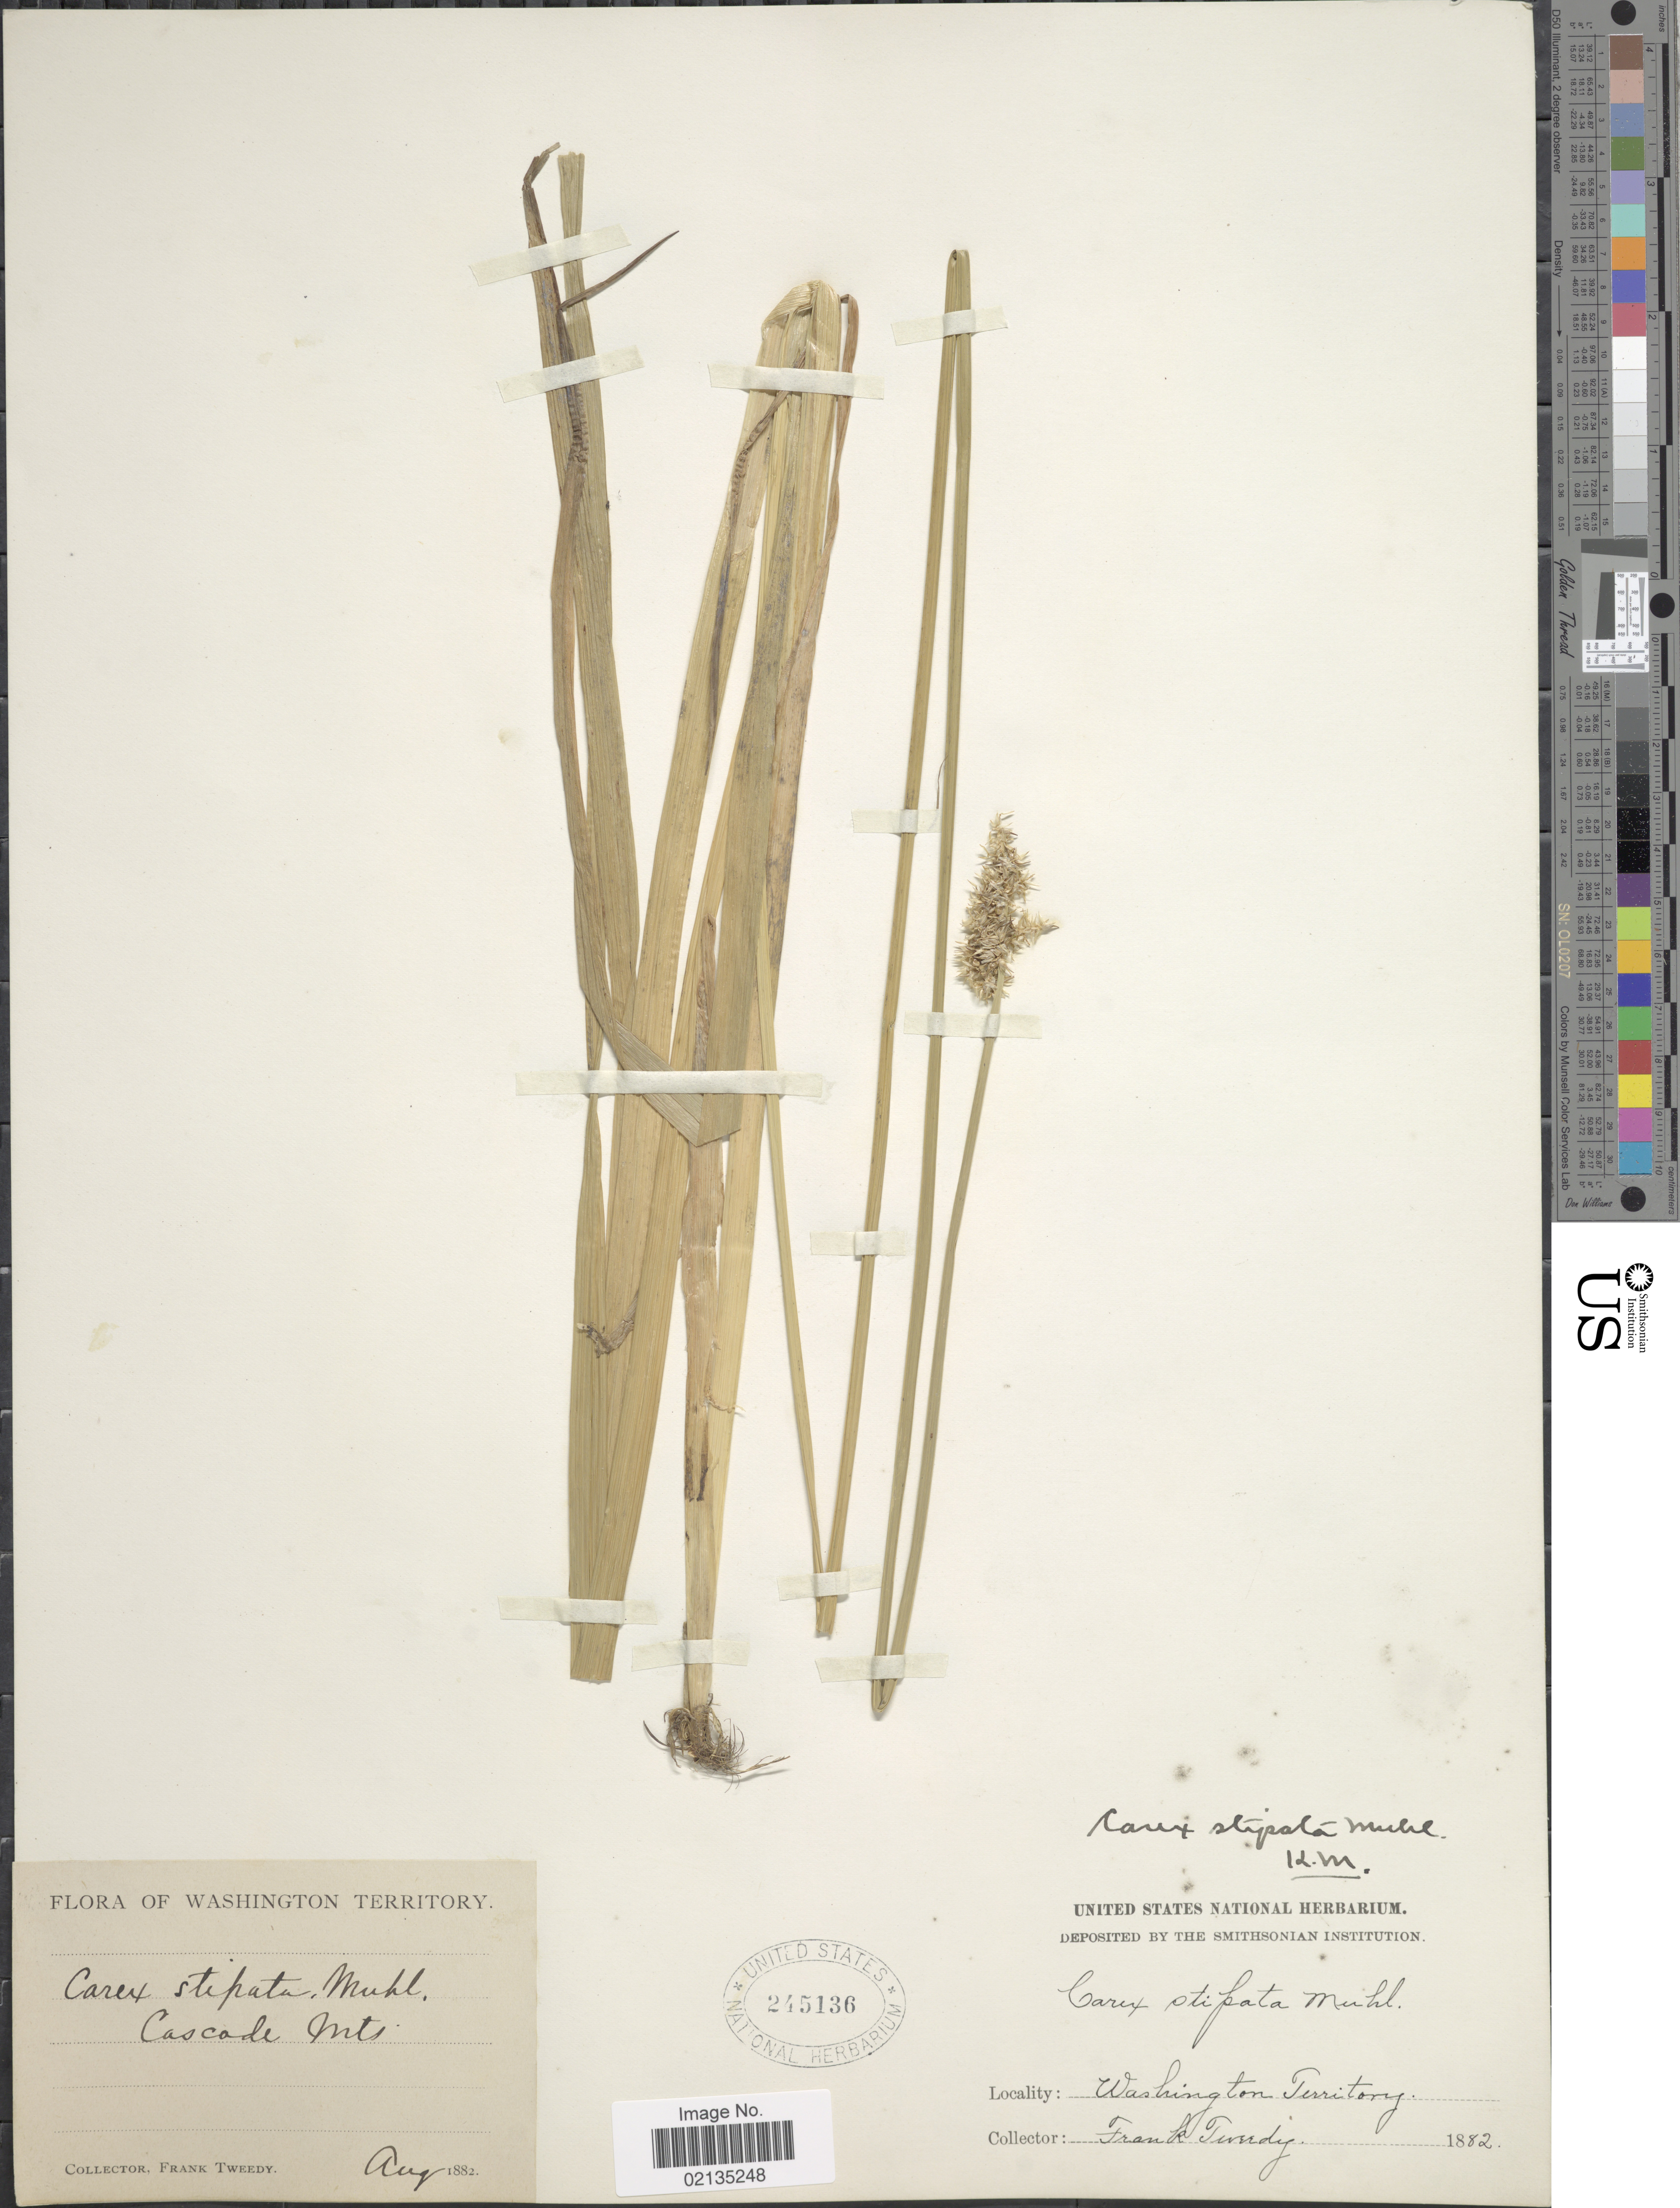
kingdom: Plantae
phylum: Tracheophyta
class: Liliopsida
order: Poales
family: Cyperaceae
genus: Carex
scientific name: Carex stipata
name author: Muhl. ex Willd.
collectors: F. Tweedy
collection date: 1882-08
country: United States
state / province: Washington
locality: Washington Territory, Cascade Mts.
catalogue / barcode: US 245136